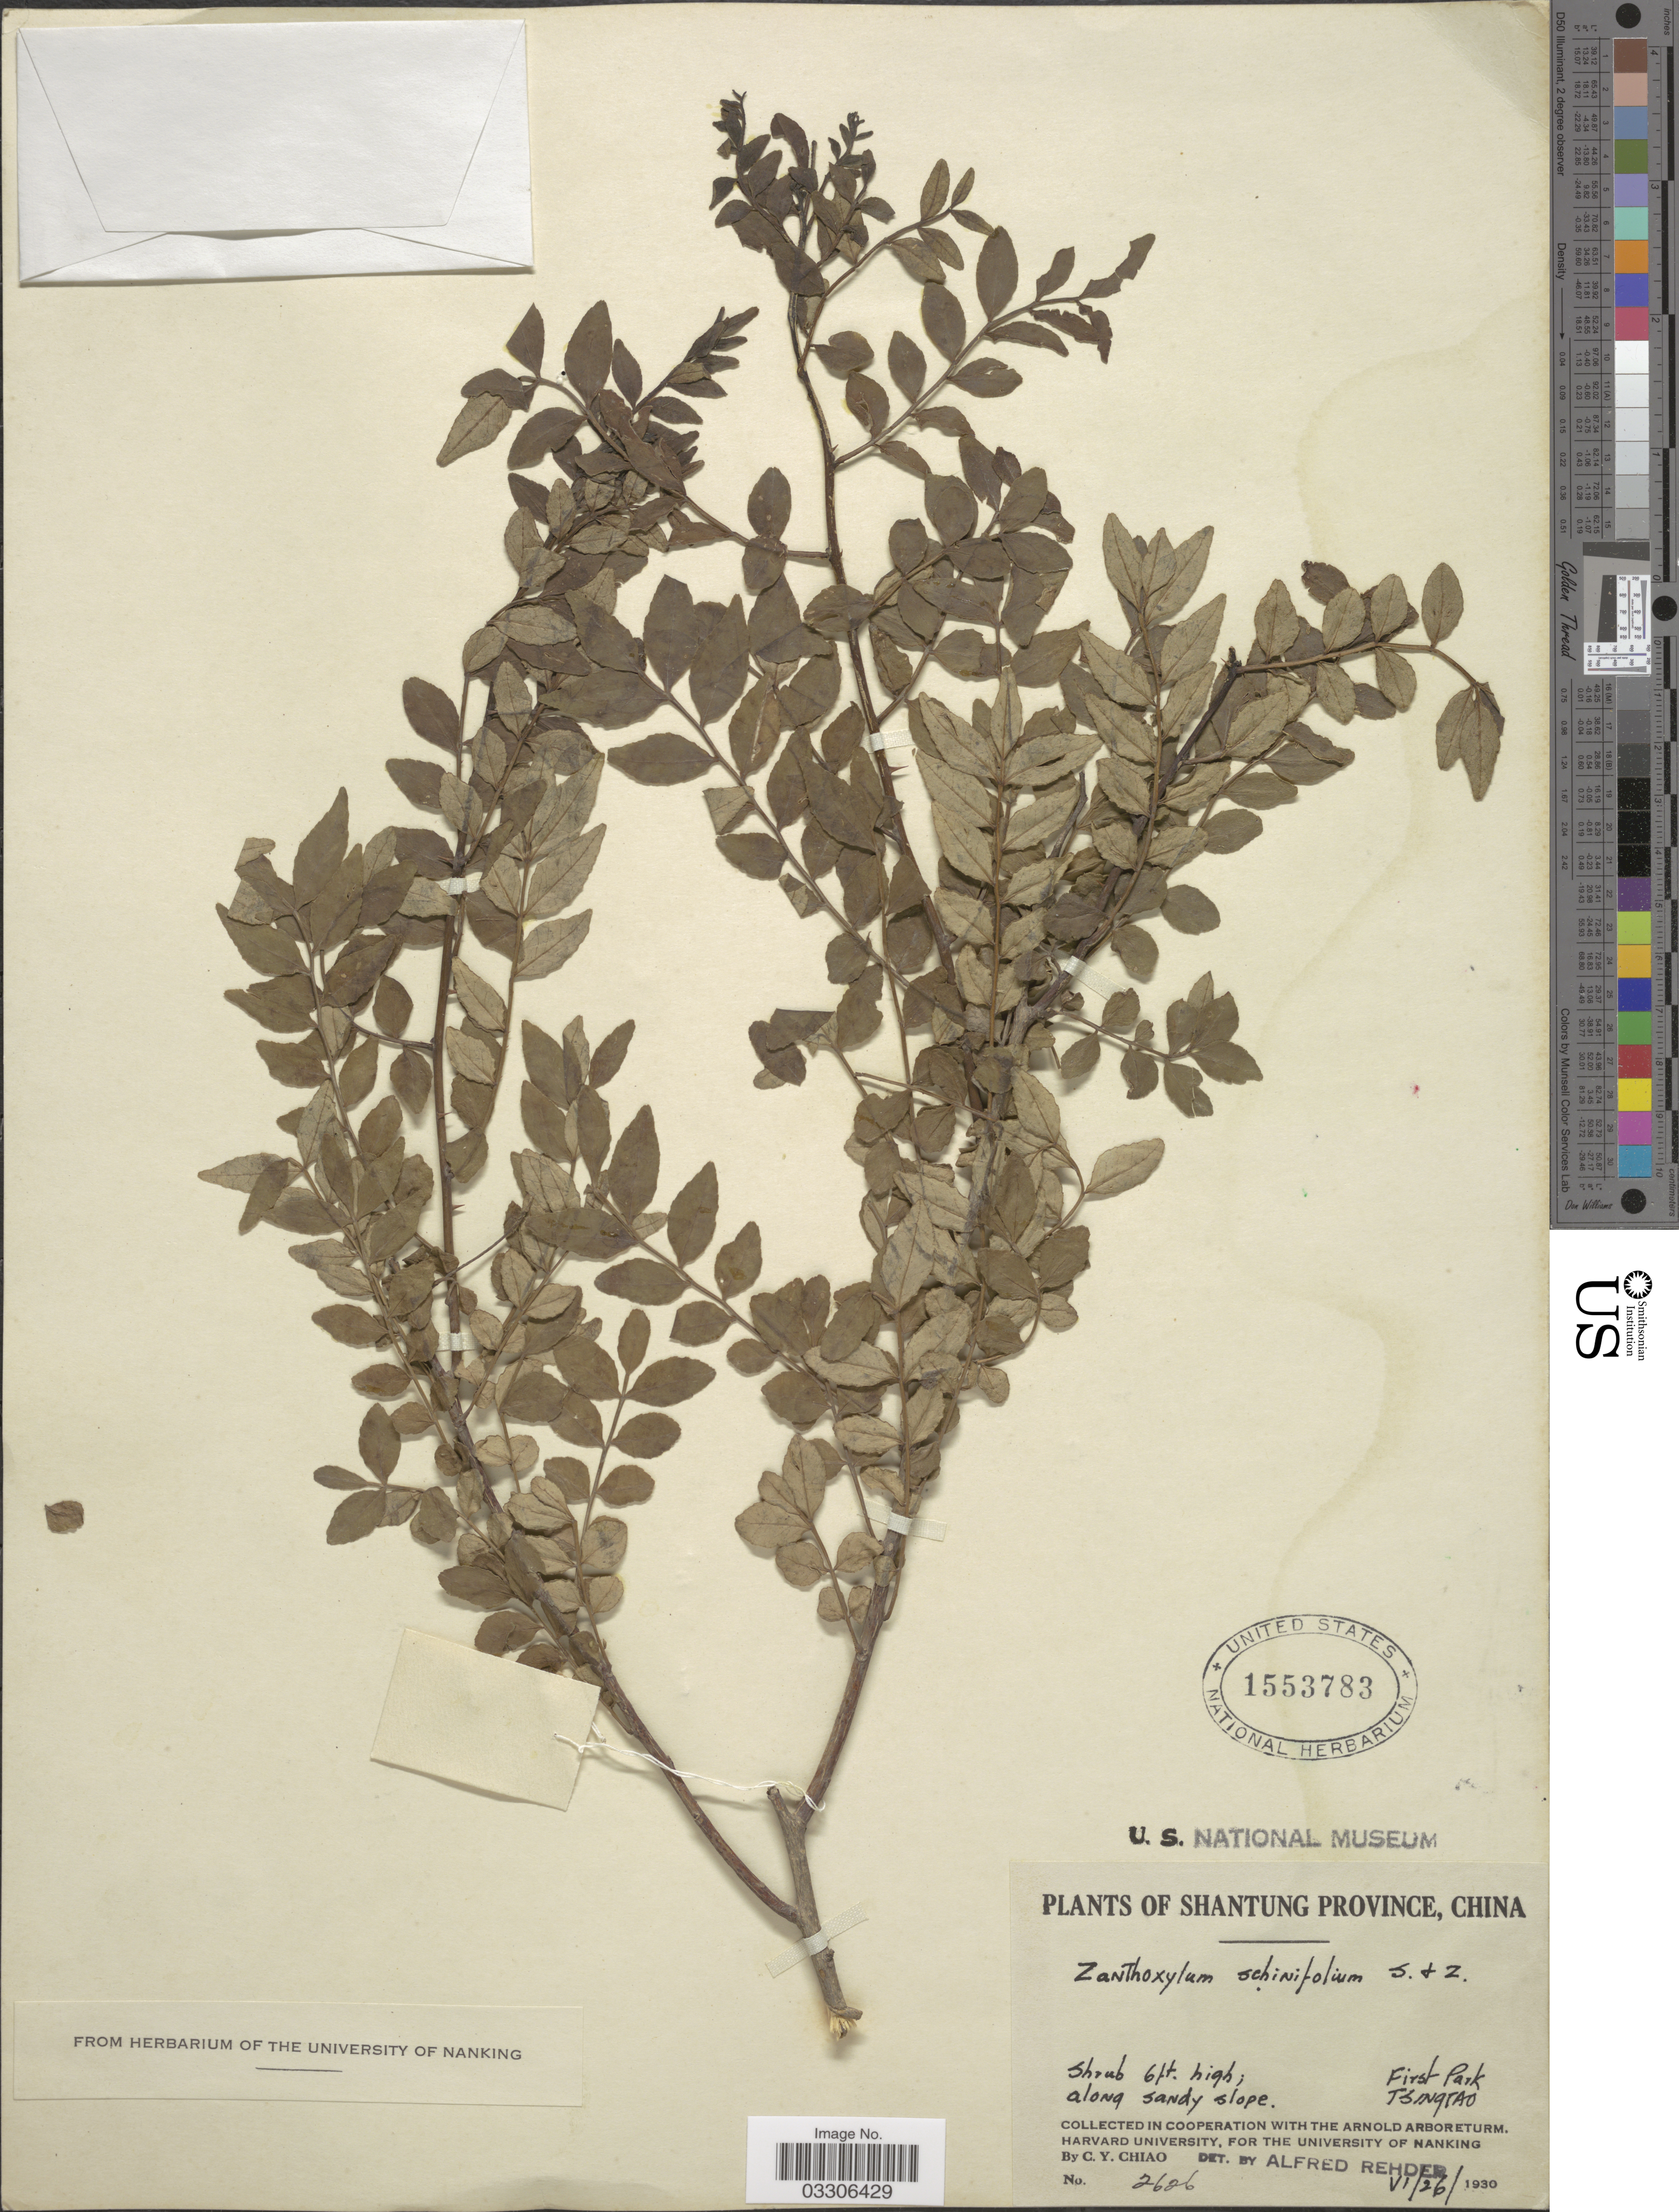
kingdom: Plantae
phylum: Tracheophyta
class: Magnoliopsida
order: Sapindales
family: Rutaceae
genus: Zanthoxylum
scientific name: Zanthoxylum schinifolium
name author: Siebold & Zucc.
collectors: C. Y. Chiao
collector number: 2626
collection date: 1930-06-26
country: China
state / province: Shandong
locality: Shantung Province. First Park. Tsingtao.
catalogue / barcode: US 1553783